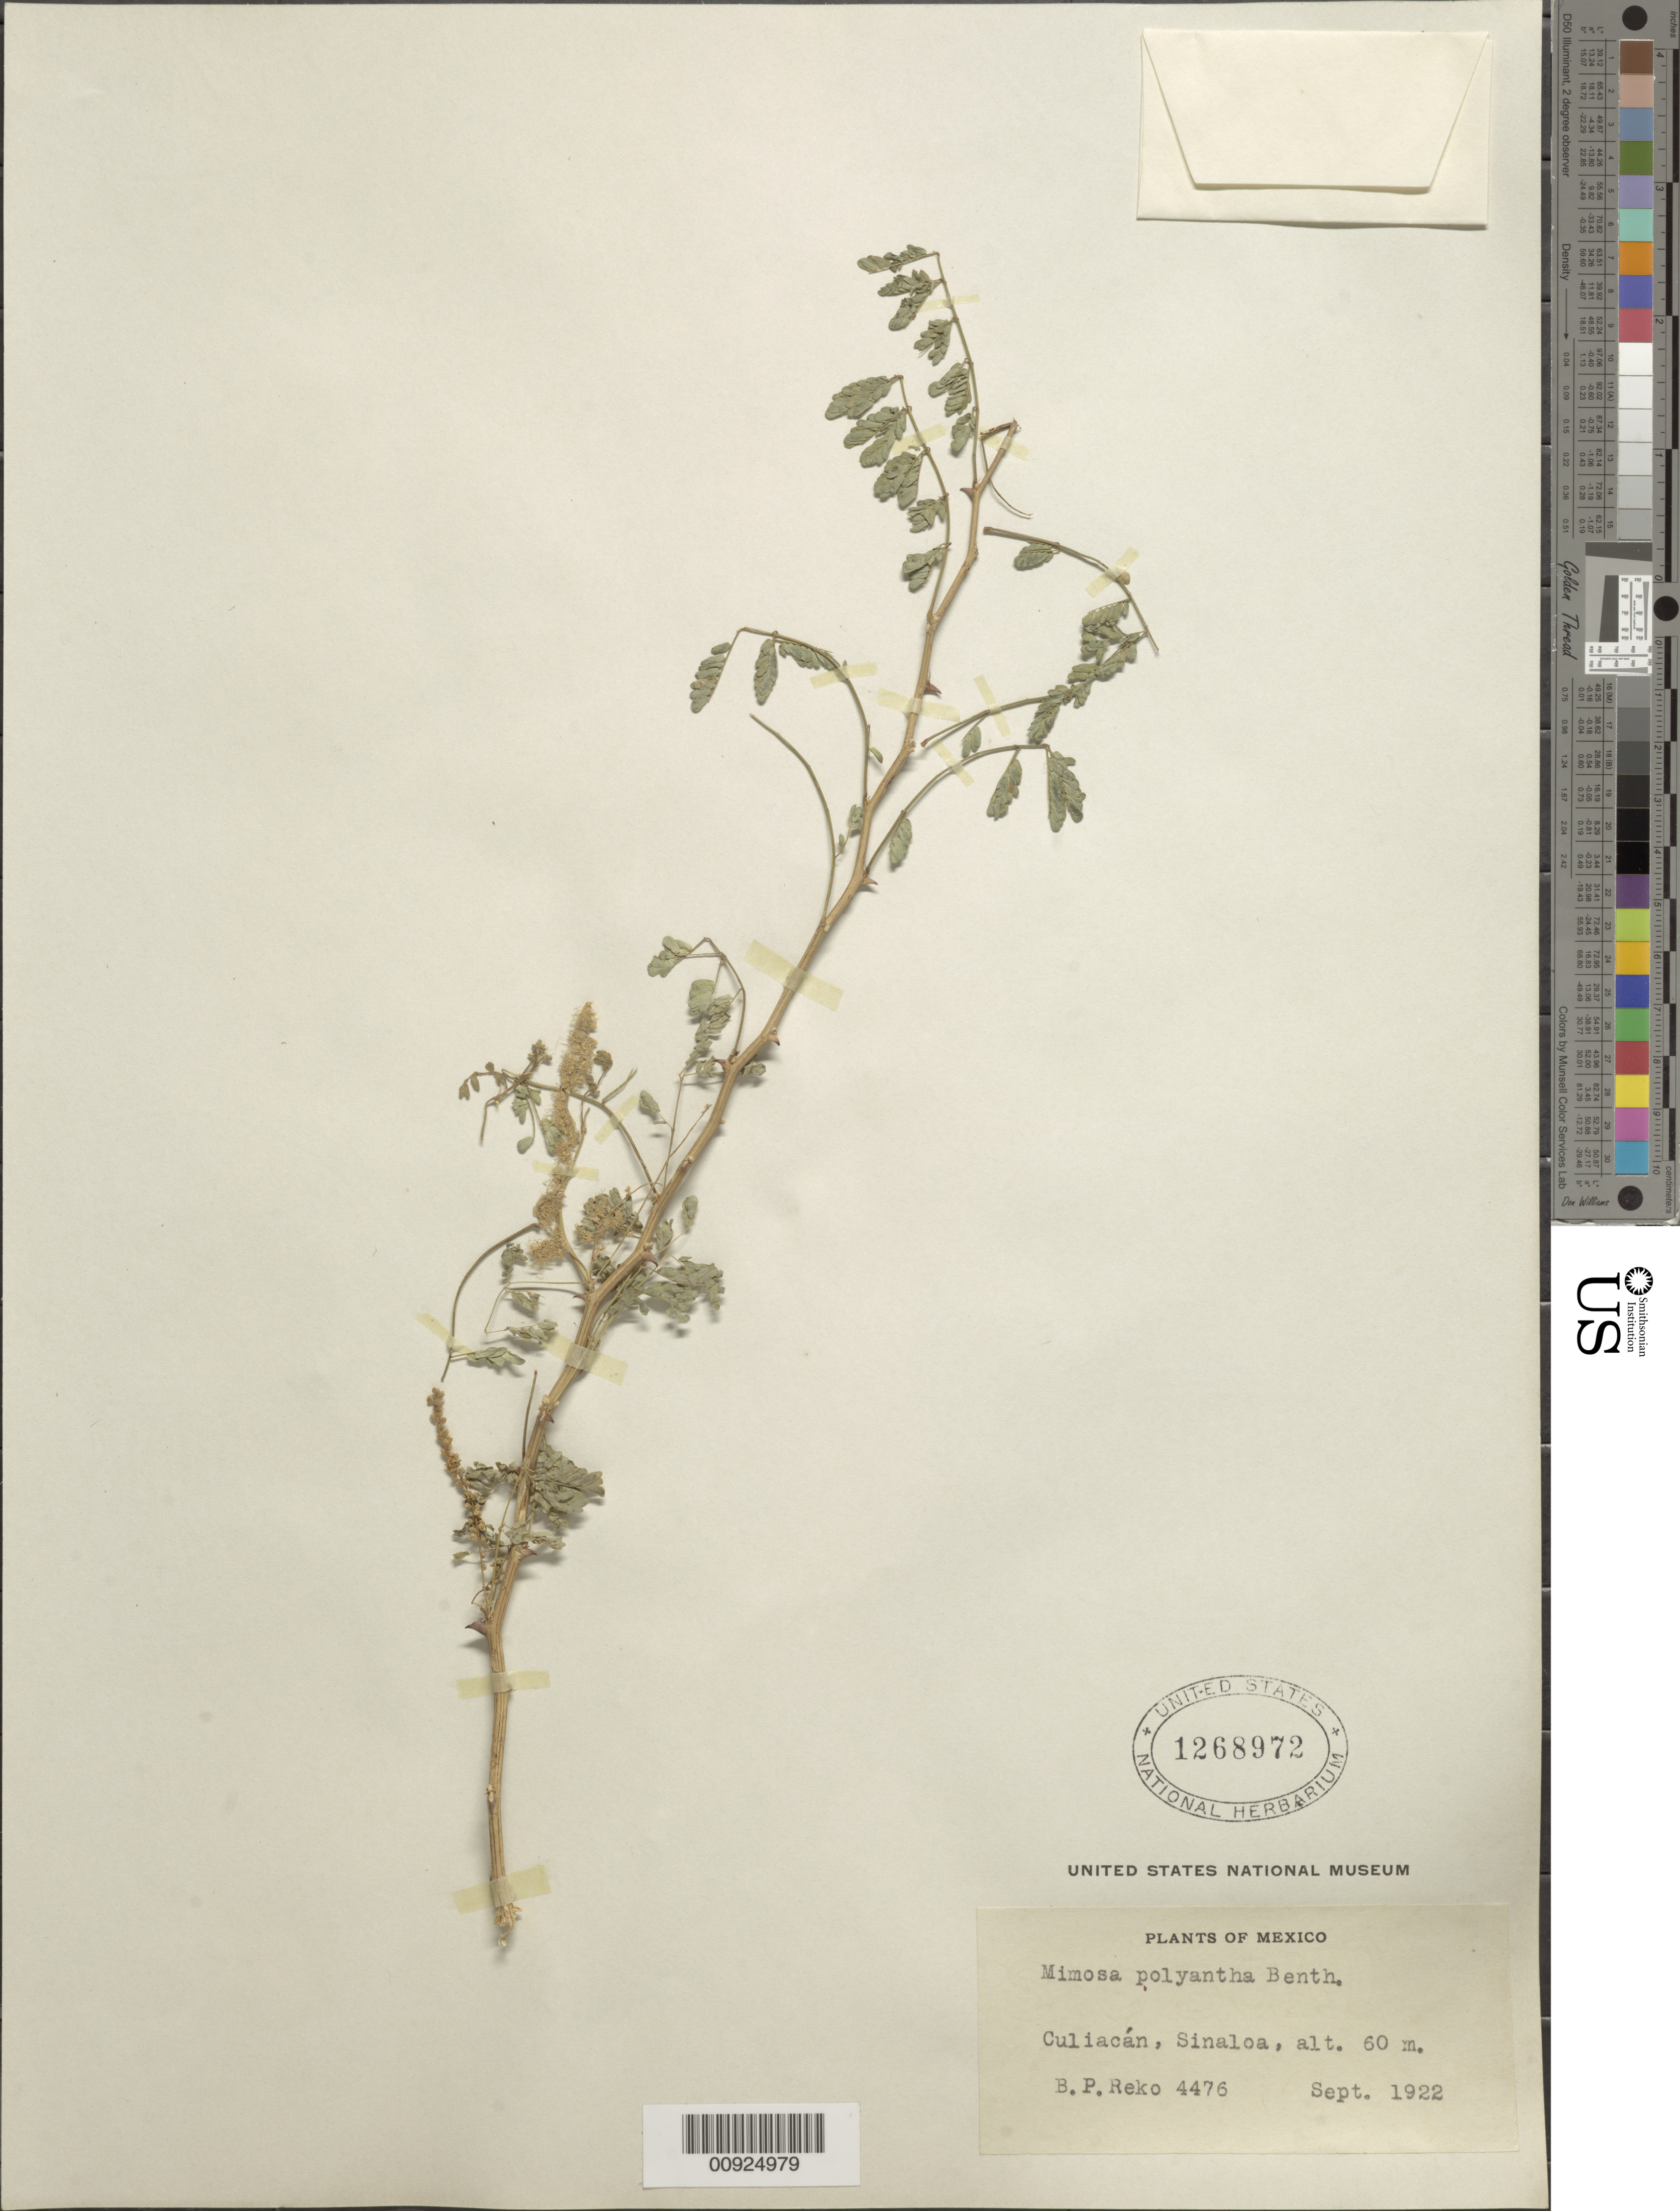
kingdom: Plantae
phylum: Tracheophyta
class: Magnoliopsida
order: Fabales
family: Fabaceae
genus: Mimosa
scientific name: Mimosa polyantha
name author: Benth.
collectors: B. P. Reko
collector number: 4476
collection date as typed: Sep 1922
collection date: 1922-09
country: Mexico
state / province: Sinaloa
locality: Culiacán, Sinaloa.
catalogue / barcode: US 1268972